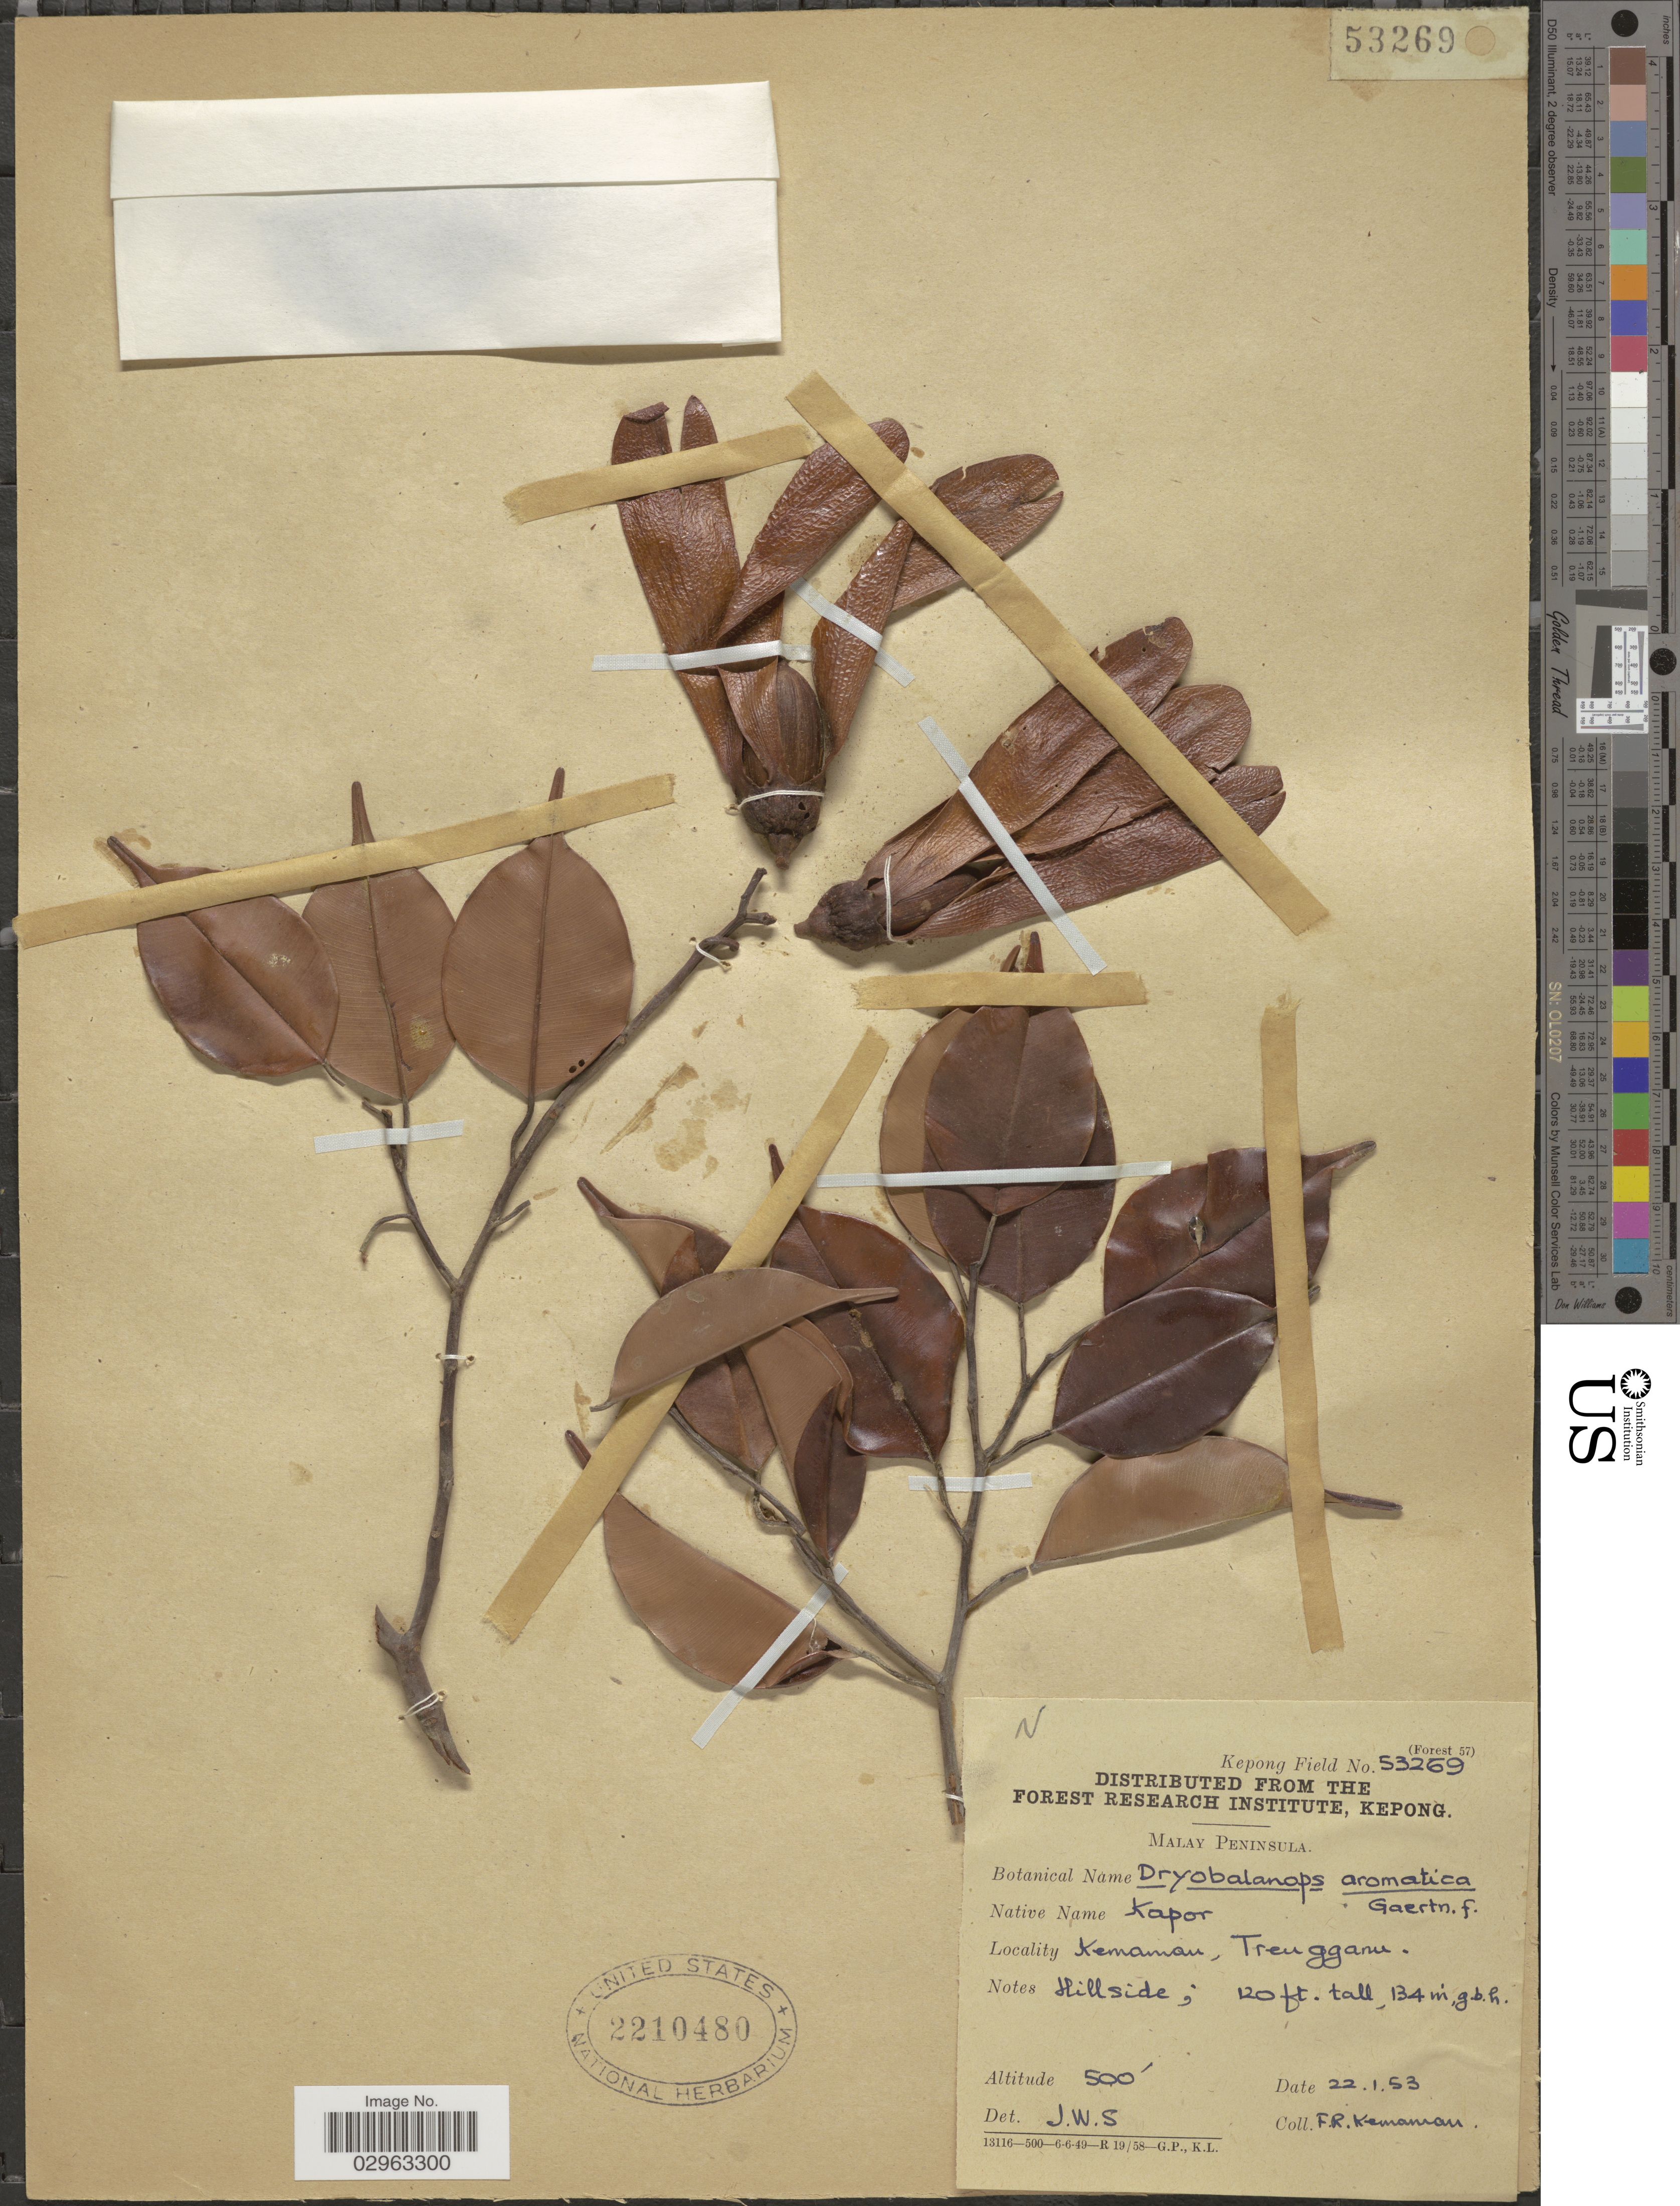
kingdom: Plantae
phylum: Tracheophyta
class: Magnoliopsida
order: Malvales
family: Dipterocarpaceae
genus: Dryobalanops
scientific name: Dryobalanops aromatica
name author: C.F. Gaertn.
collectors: F. R. Kemaman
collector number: Kepong Field 53269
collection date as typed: Transcribed d/m/y: 22/1/53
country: Malaysia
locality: Kemaman, Trengganu.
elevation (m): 152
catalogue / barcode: US 2210480